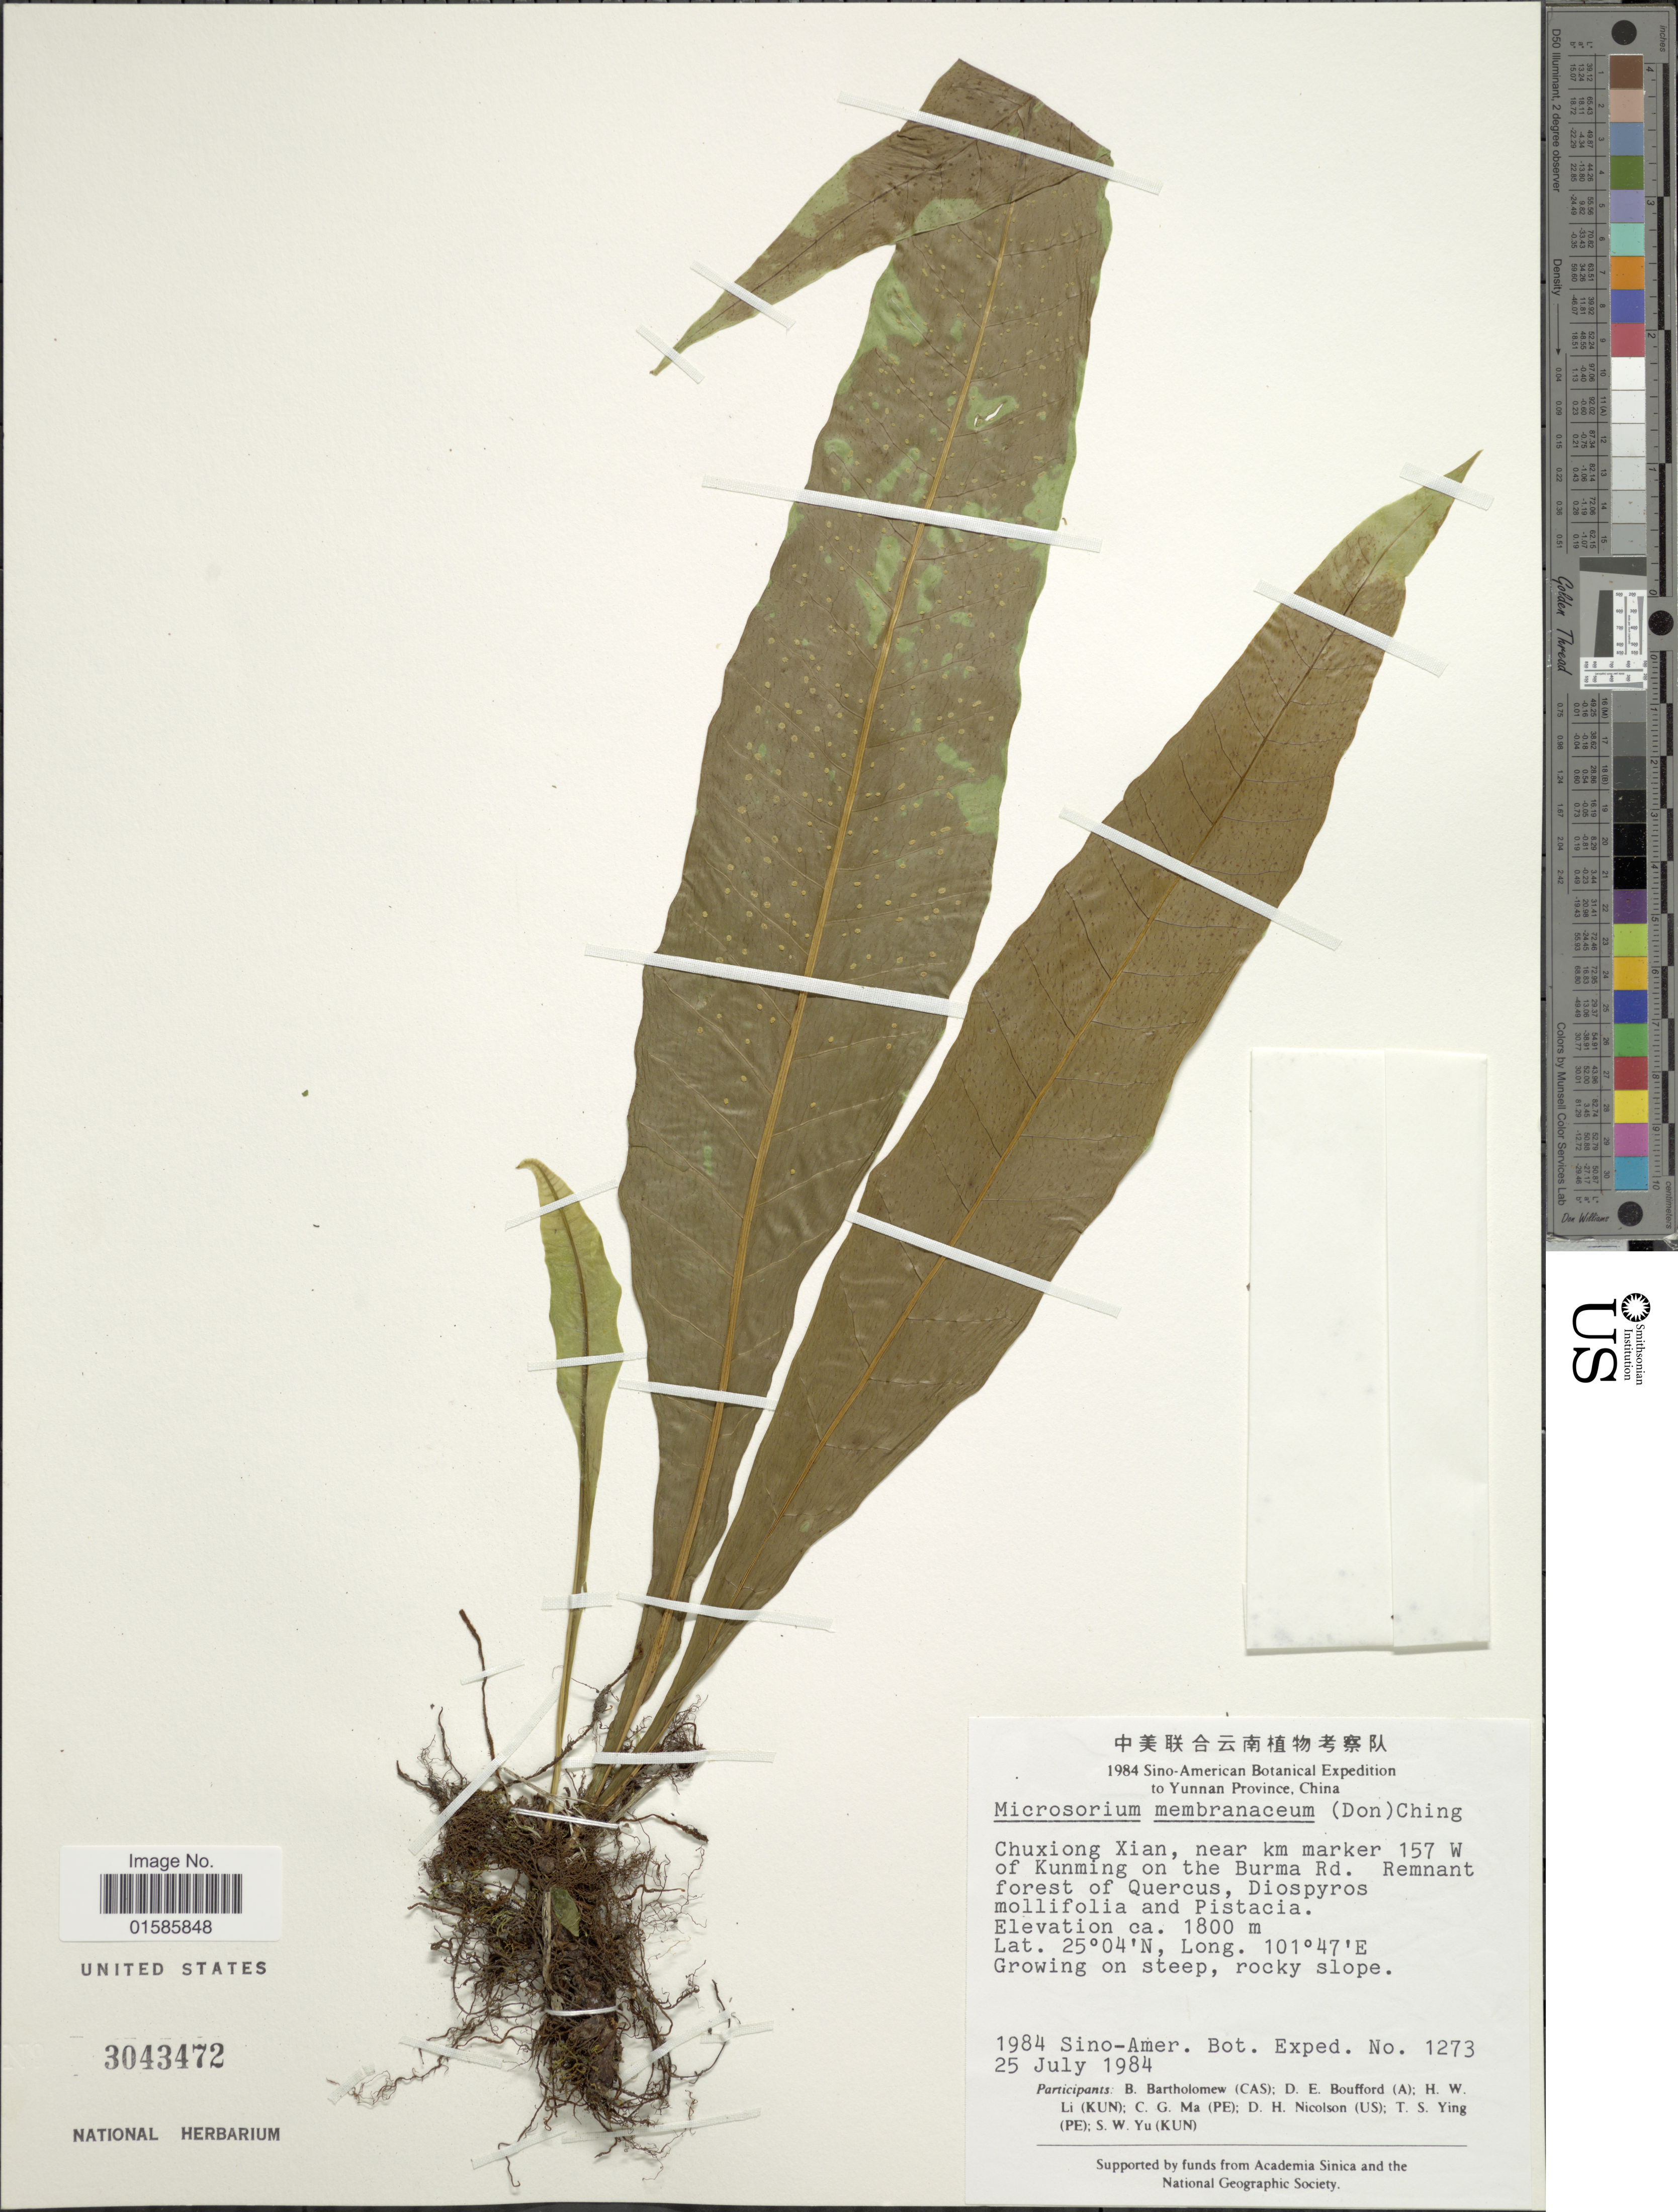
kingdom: Plantae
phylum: Tracheophyta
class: Polypodiopsida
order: Polypodiales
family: Polypodiaceae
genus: Microsorum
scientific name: Microsorum membranaceum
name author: (D. Don) Ching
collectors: Sino-Amer. Bot. Exped. 1984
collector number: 1273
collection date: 1984-07-25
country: China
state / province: Yunnan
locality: Chuxiong Xian, near marker 157 W of Kunming on the Burma Rd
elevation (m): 1800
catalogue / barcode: US 3043472